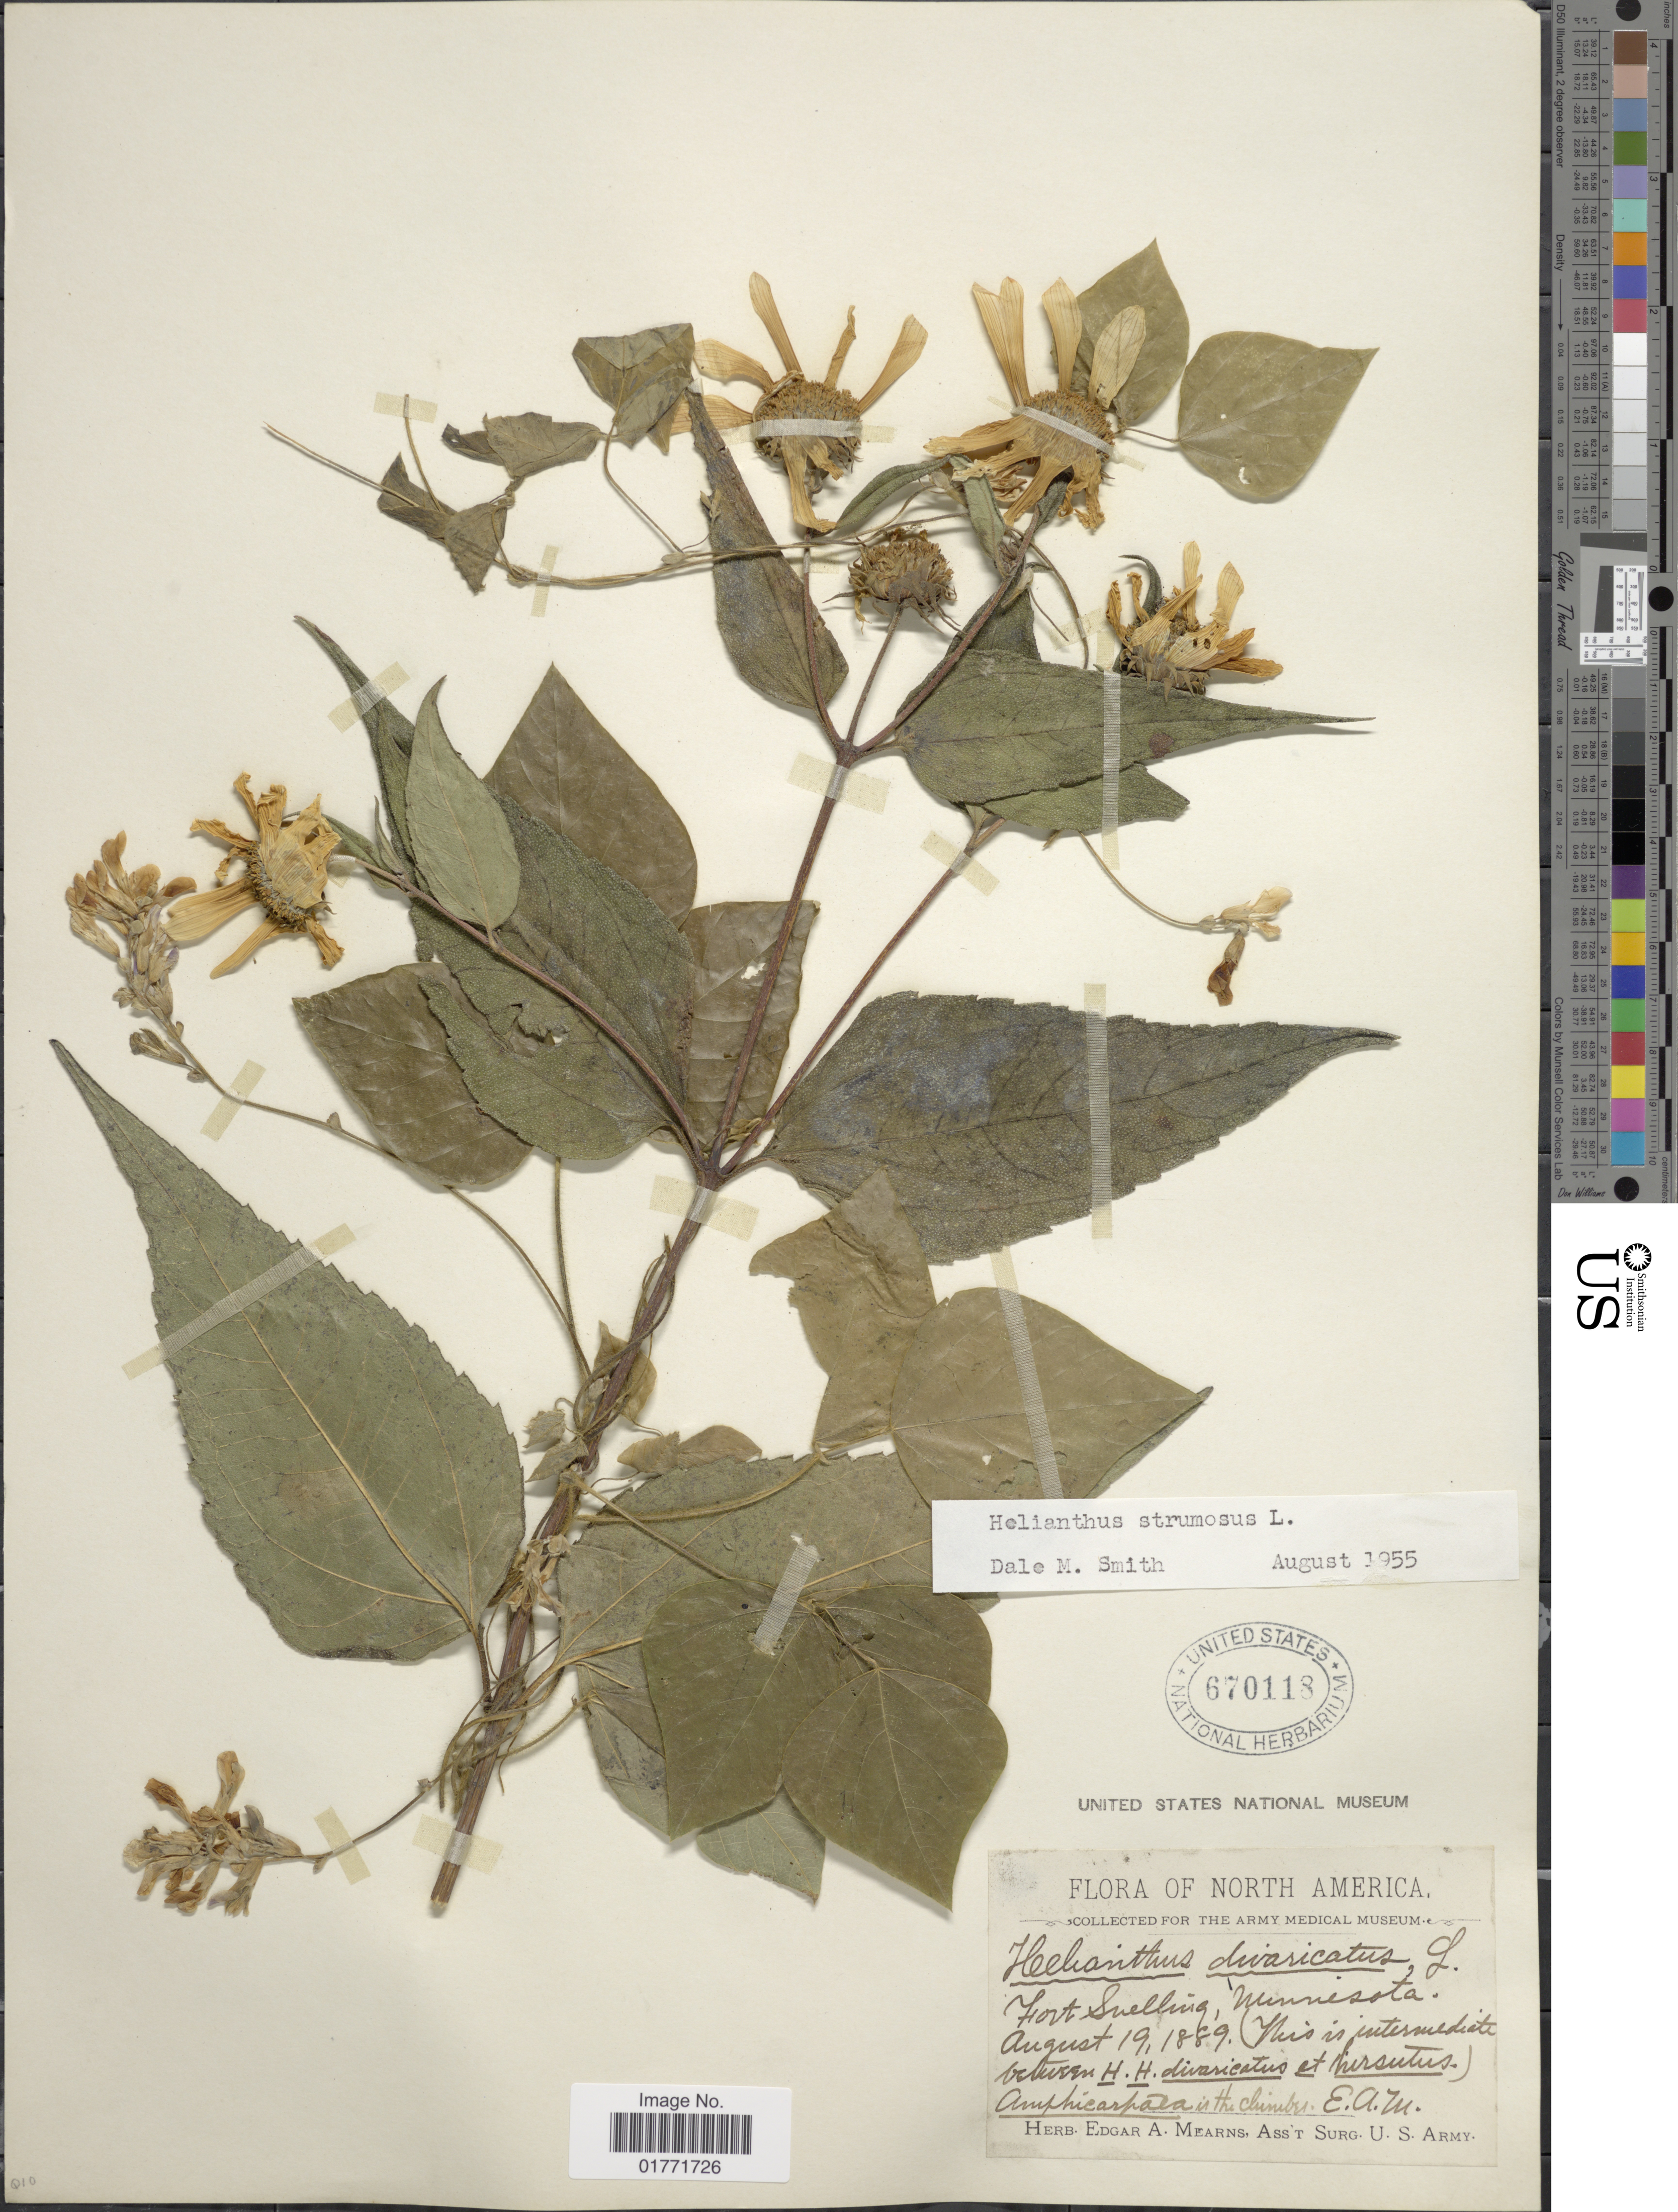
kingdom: Plantae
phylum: Tracheophyta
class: Magnoliopsida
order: Asterales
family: Asteraceae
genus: Helianthus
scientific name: Helianthus strumosus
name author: L.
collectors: E. A. Mearns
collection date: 1889-08-19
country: United States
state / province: Minnesota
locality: North America, Fort Snelling, Minnesota.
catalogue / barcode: US 670118